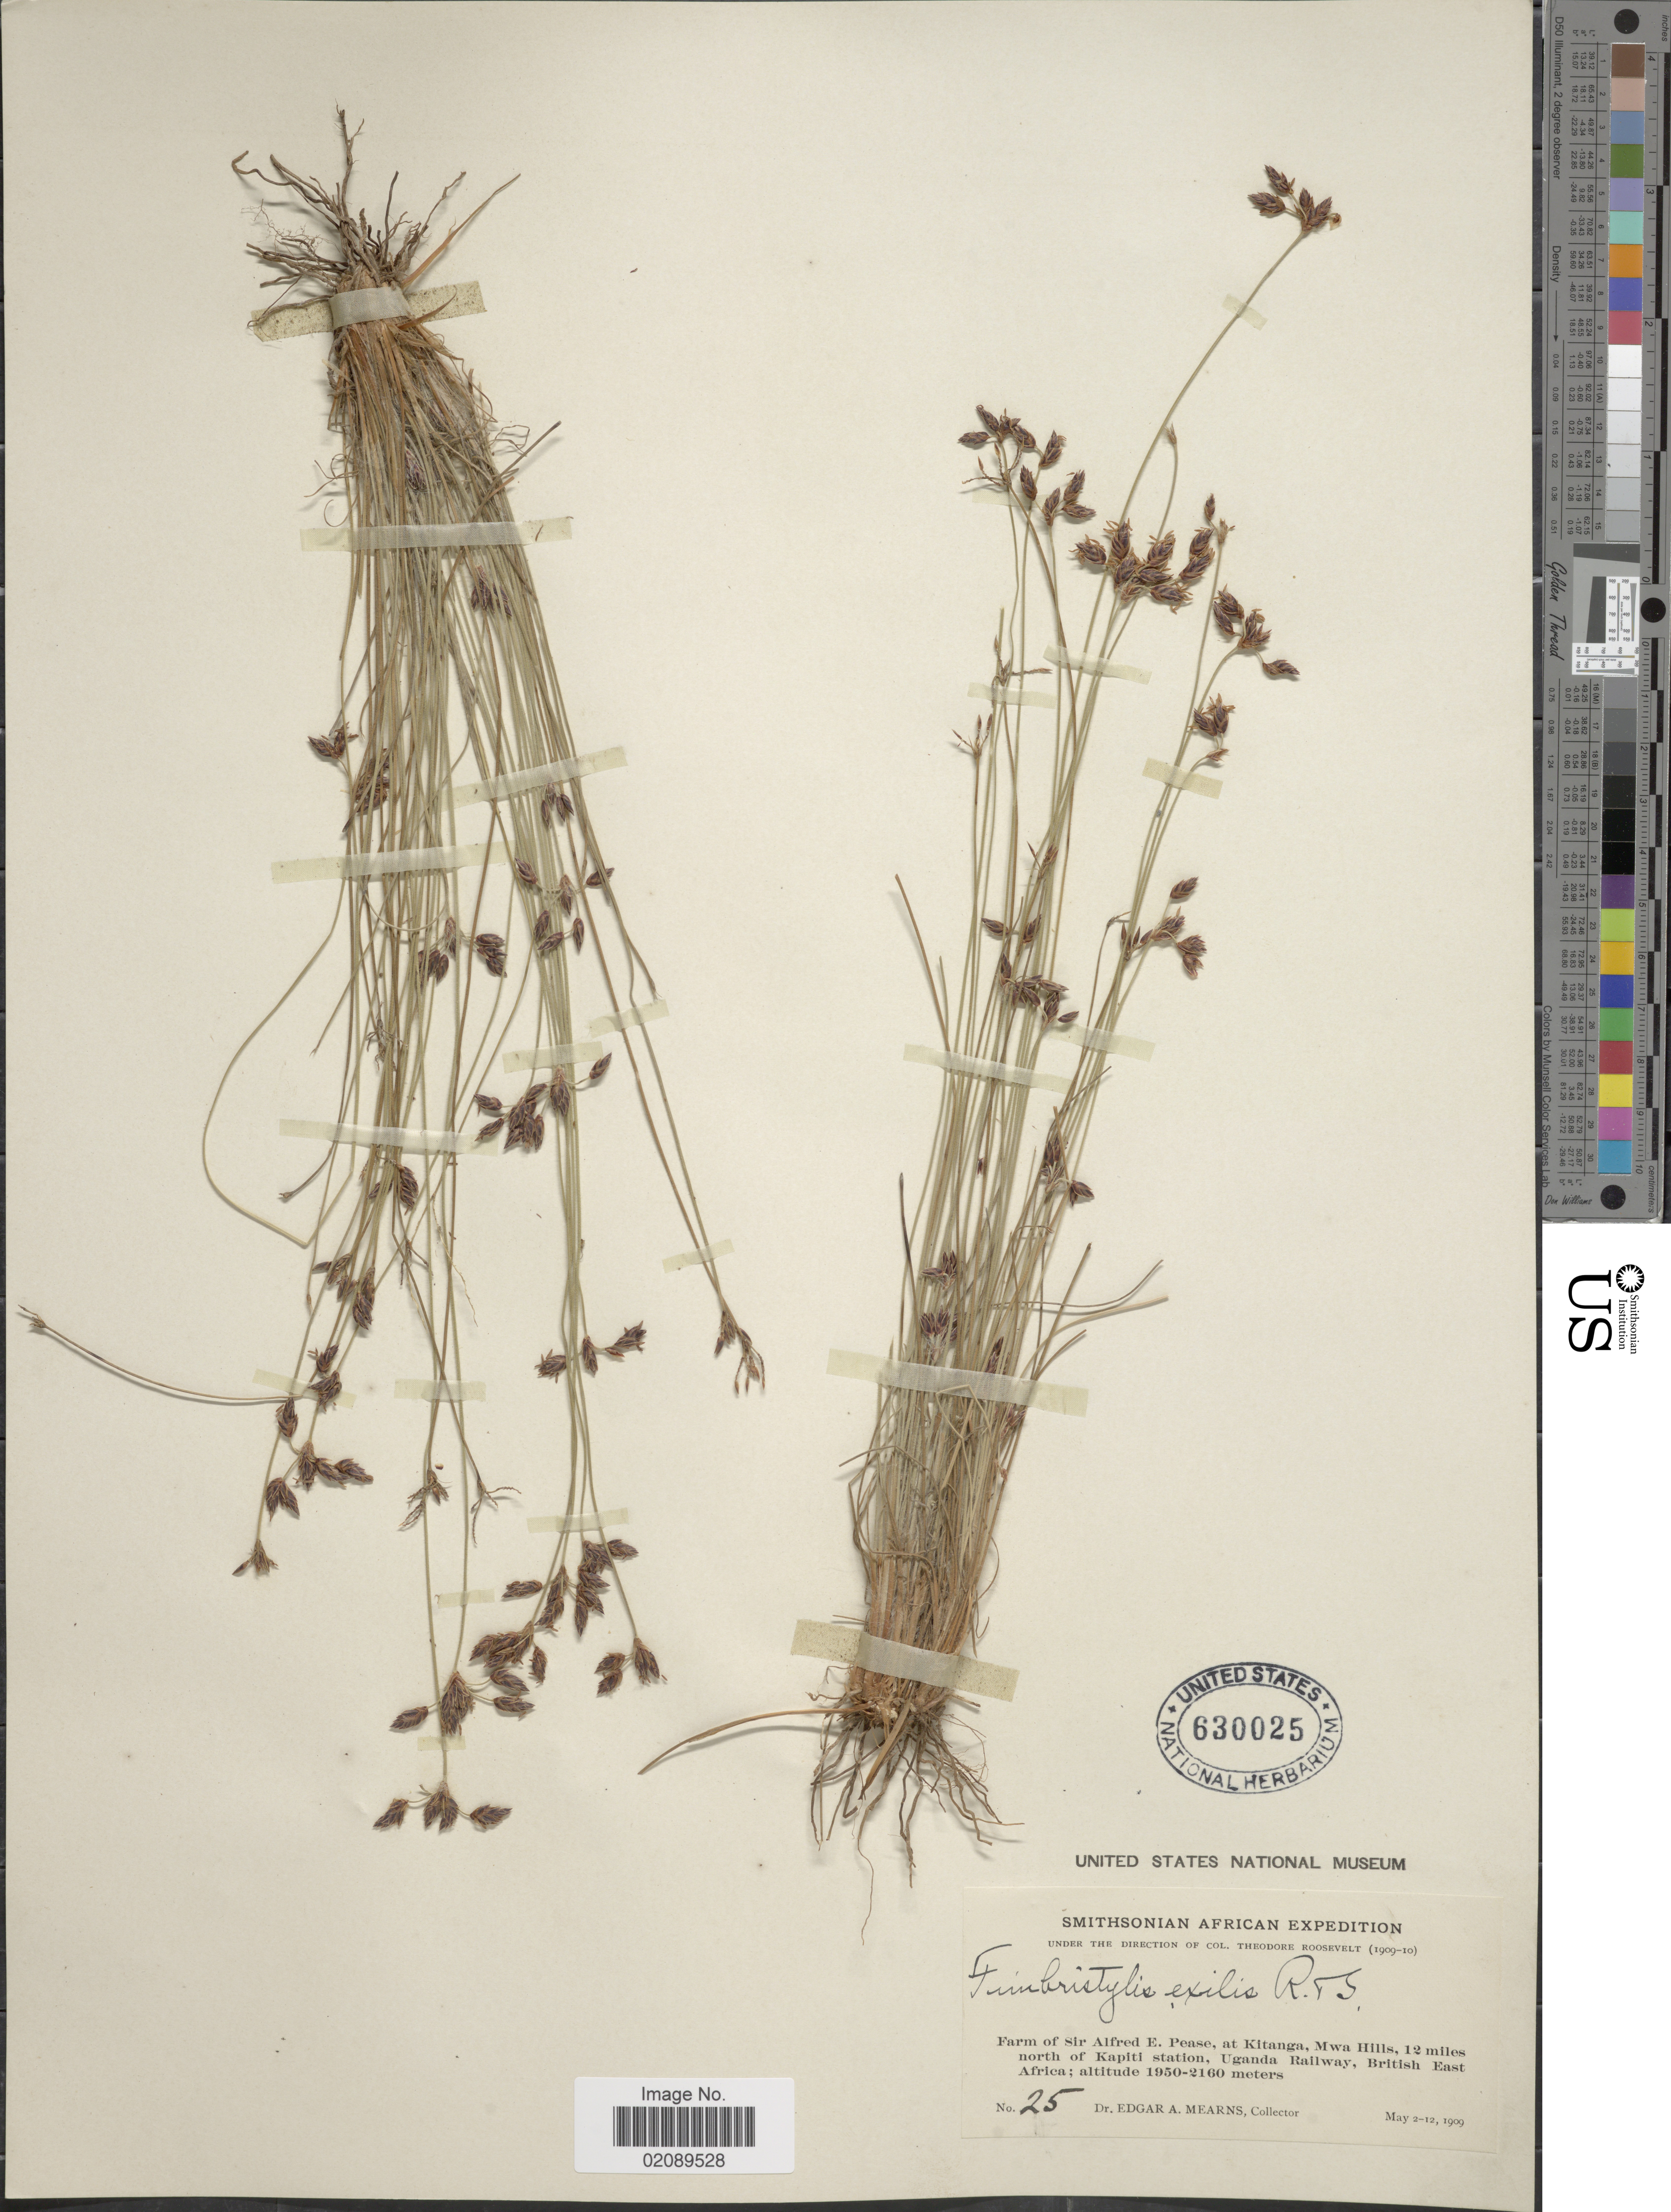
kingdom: Plantae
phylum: Tracheophyta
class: Liliopsida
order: Poales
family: Cyperaceae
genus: Bulbostylis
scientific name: Bulbostylis hispidula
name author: (Vahl) R.W. Haines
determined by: Strong, Mark T., (BOT), Smithsonian Institution - National Museum of Natural History (UNITED STATES)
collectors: E. A. Mearns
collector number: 25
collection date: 1909-05-02/1909-05-12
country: Kenya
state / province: Kajiado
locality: Farm of Sir Alfred E. Pease, at Kitanga, Mwa Hills, 12 miles north of Kapiti station, Uganda Railway, British East Africa.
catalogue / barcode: US 630025